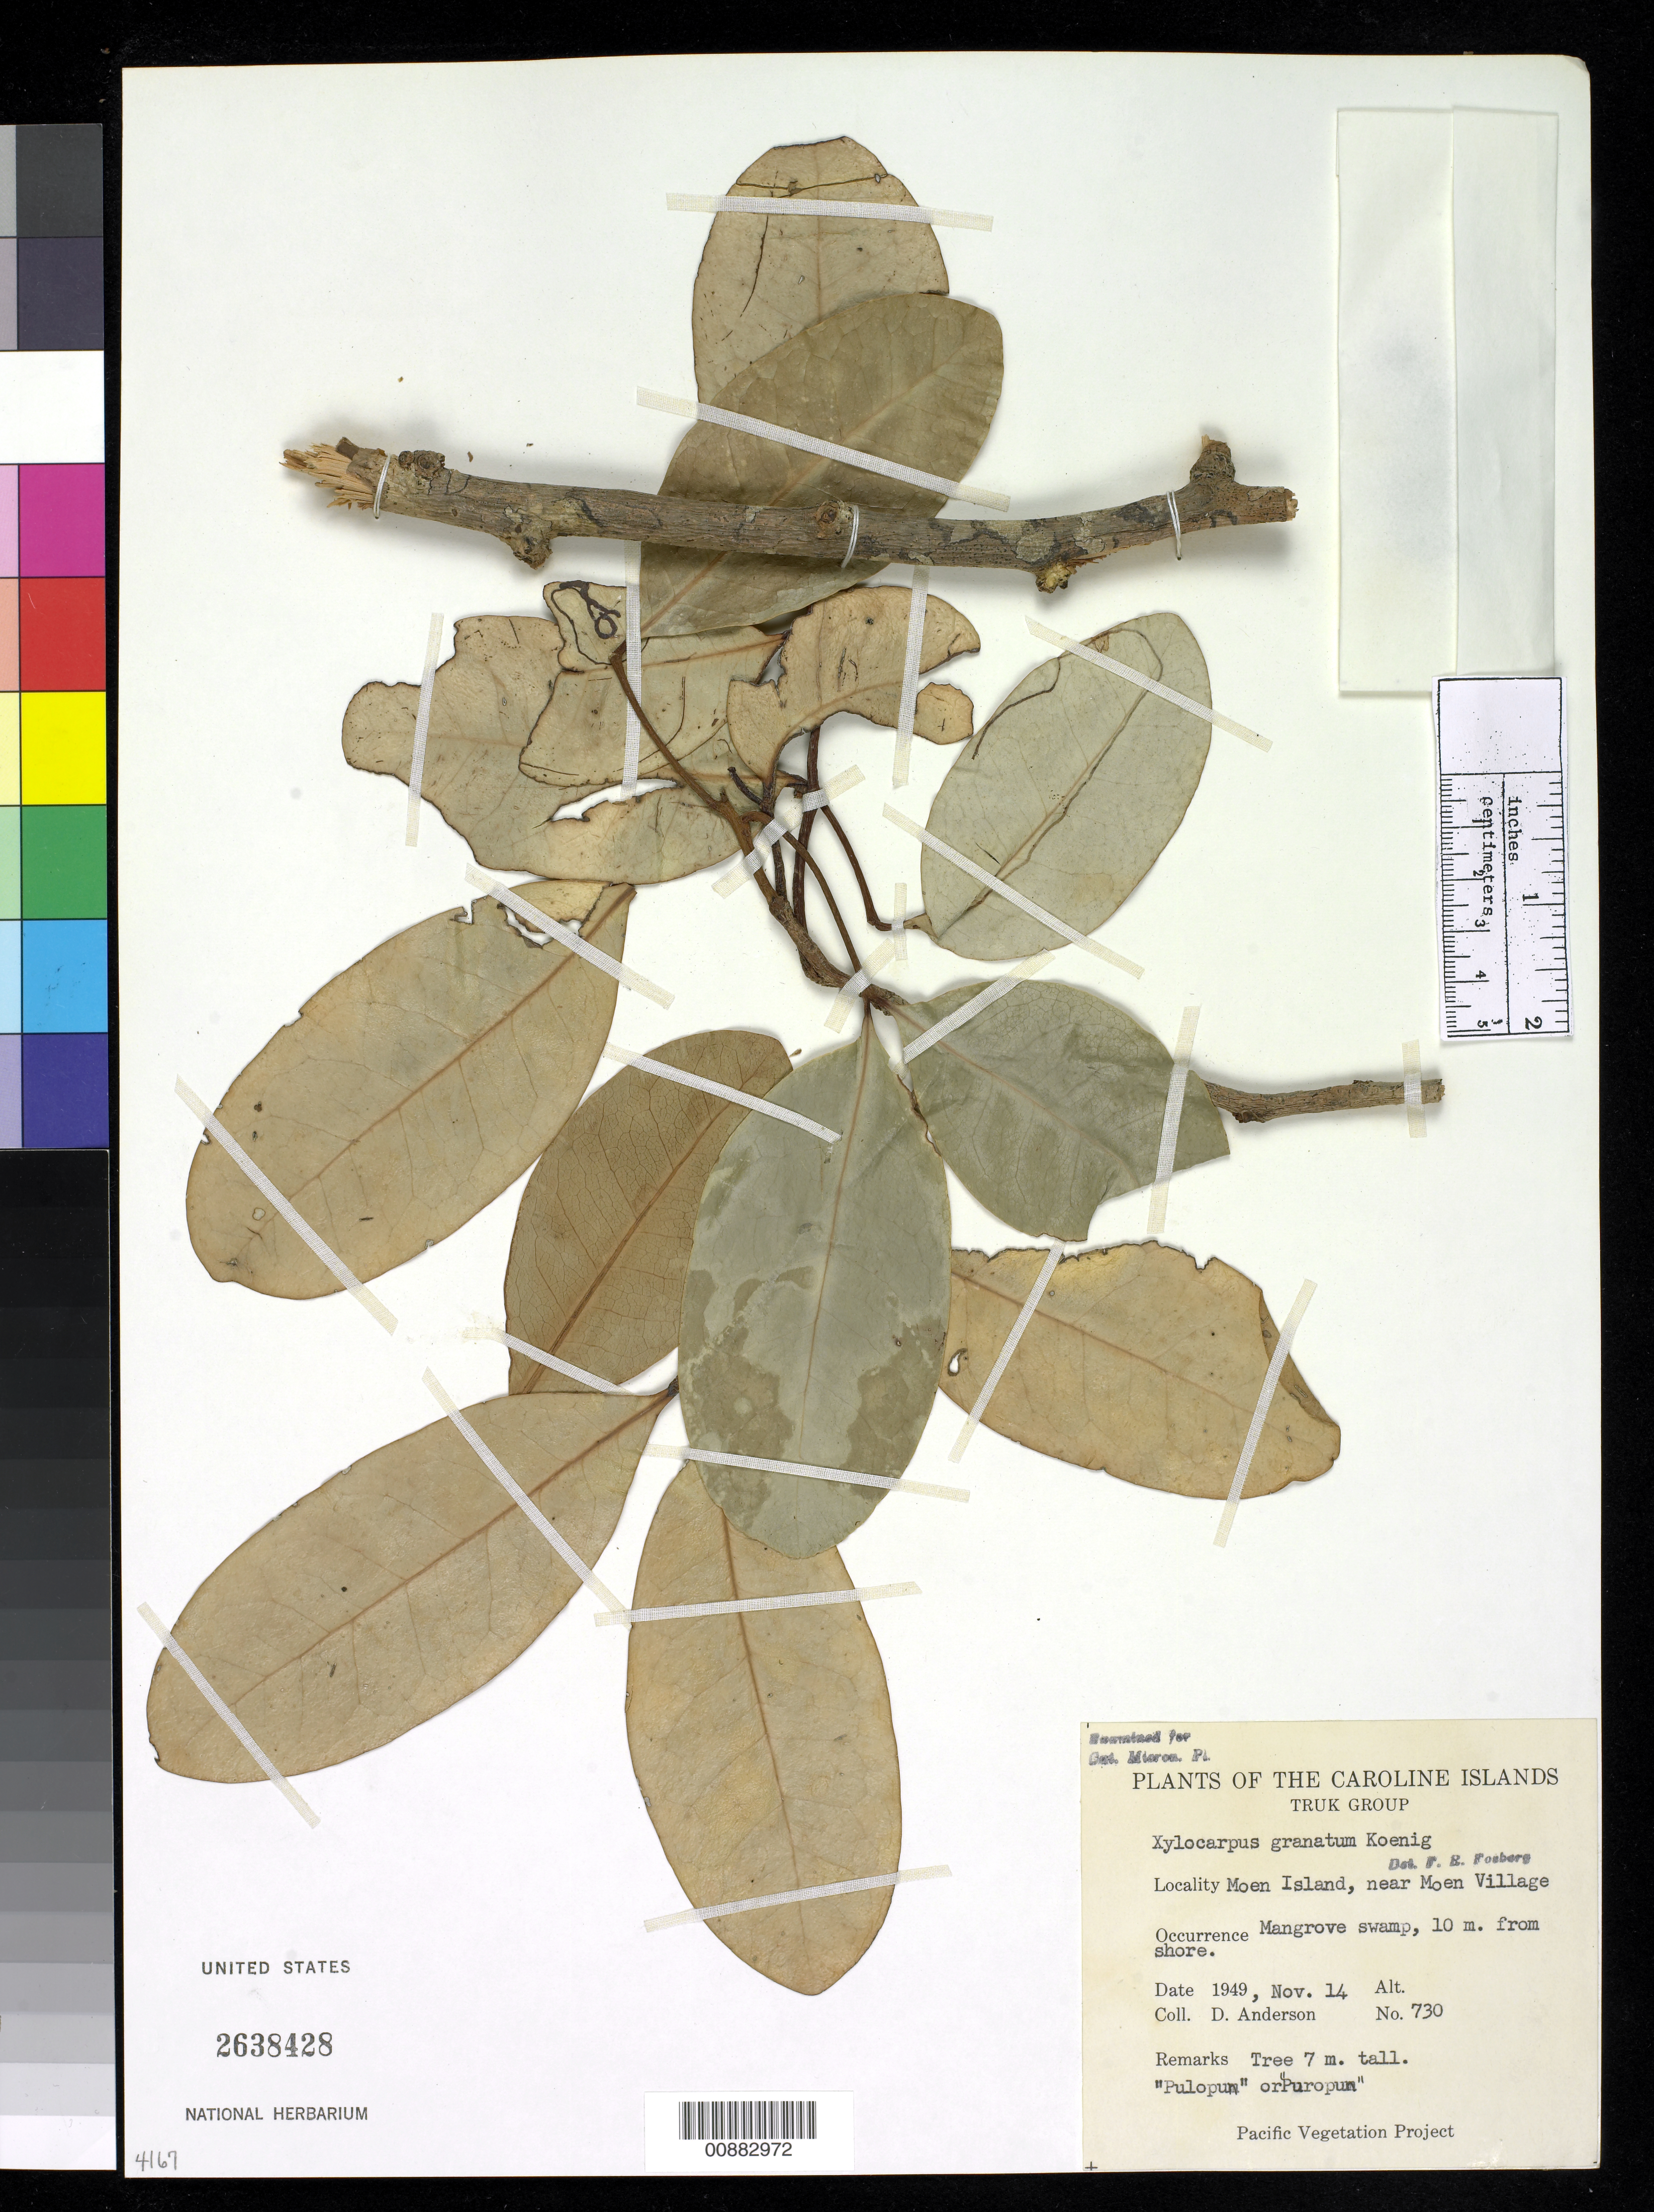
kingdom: Plantae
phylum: Tracheophyta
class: Magnoliopsida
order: Sapindales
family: Meliaceae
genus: Xylocarpus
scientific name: Xylocarpus granatum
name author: J. Koenig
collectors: D. Anderson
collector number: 730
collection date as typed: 14 Nov 1949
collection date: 1949-11-14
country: Micronesia, Federated States of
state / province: Truk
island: Moen [Wono]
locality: near Moen village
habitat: mangrove swamp, 10 m. from shore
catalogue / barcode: US 2638428